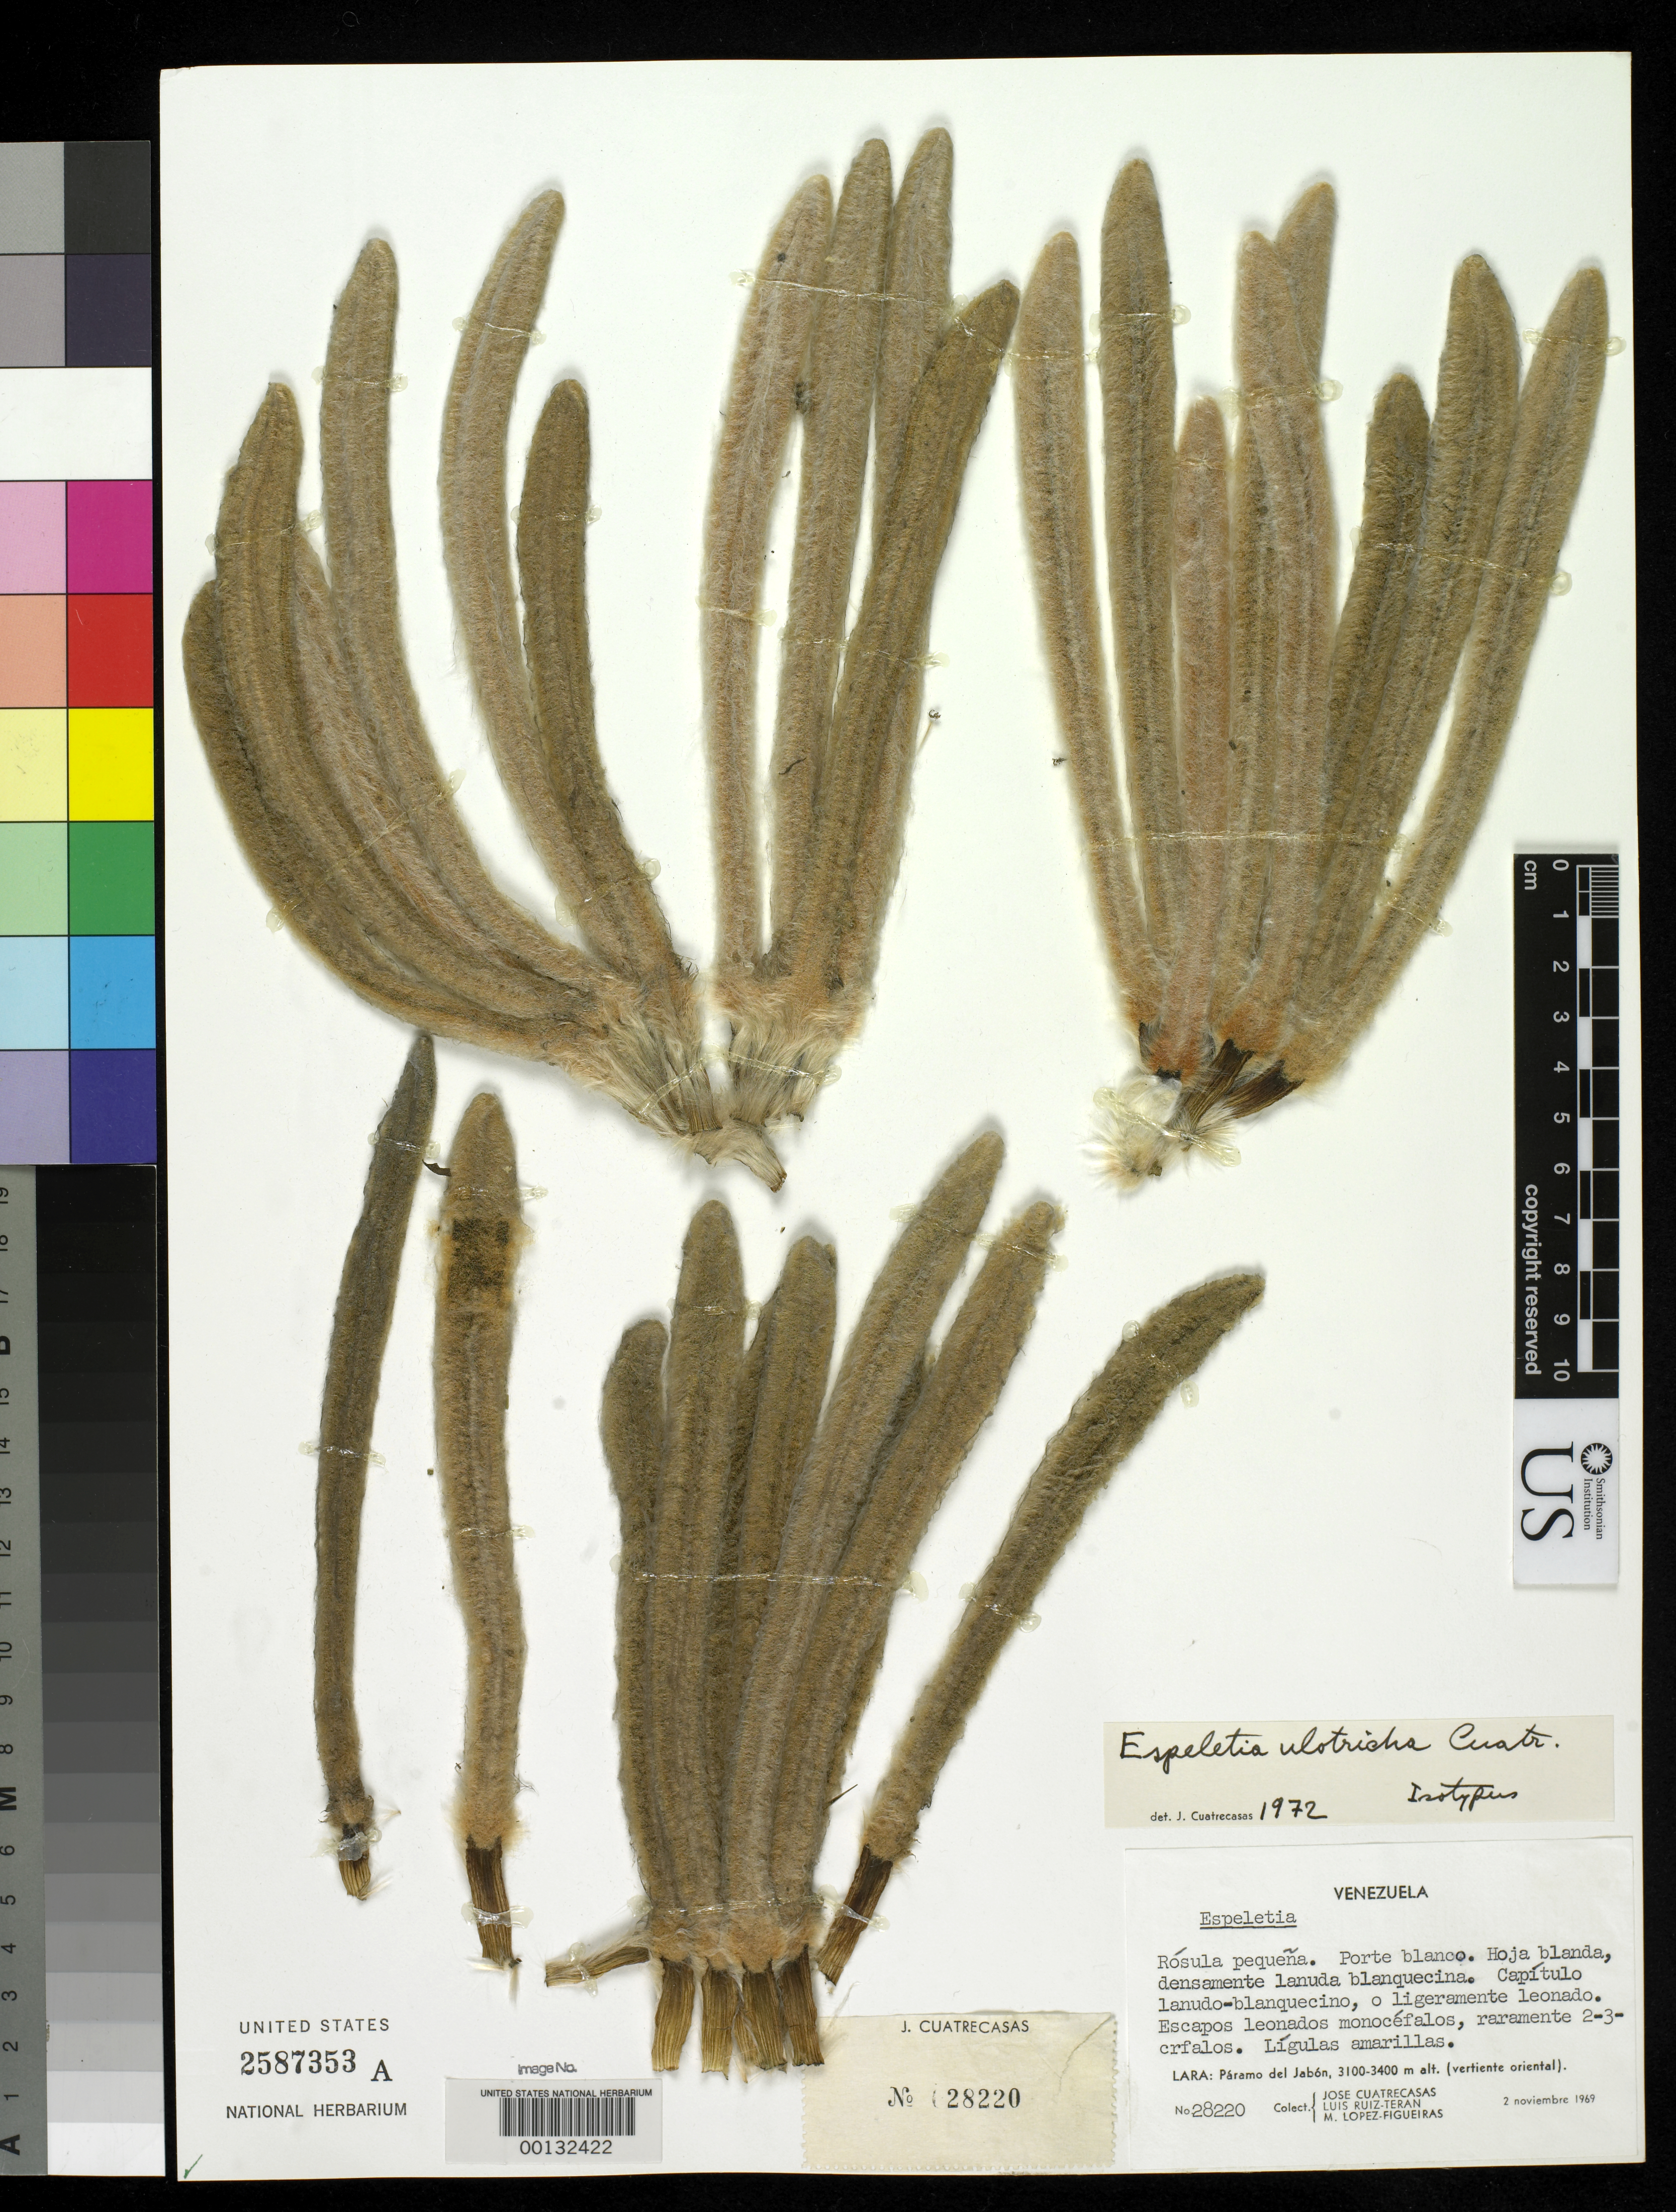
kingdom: Plantae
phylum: Tracheophyta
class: Magnoliopsida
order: Asterales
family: Asteraceae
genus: Espeletia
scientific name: Espeletia ulotricha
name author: Cuatrec.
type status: Isotype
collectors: J. Cuatrecasas, L. E. Ruíz-Terán & M. López Figueiras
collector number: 28220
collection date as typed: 02 Nov 1969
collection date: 1969-11-02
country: Venezuela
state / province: Lara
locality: Páramo del Jabon, vertiente oriental. [Páramo del Jabon, E slope.]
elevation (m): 3100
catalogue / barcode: US 2587353A